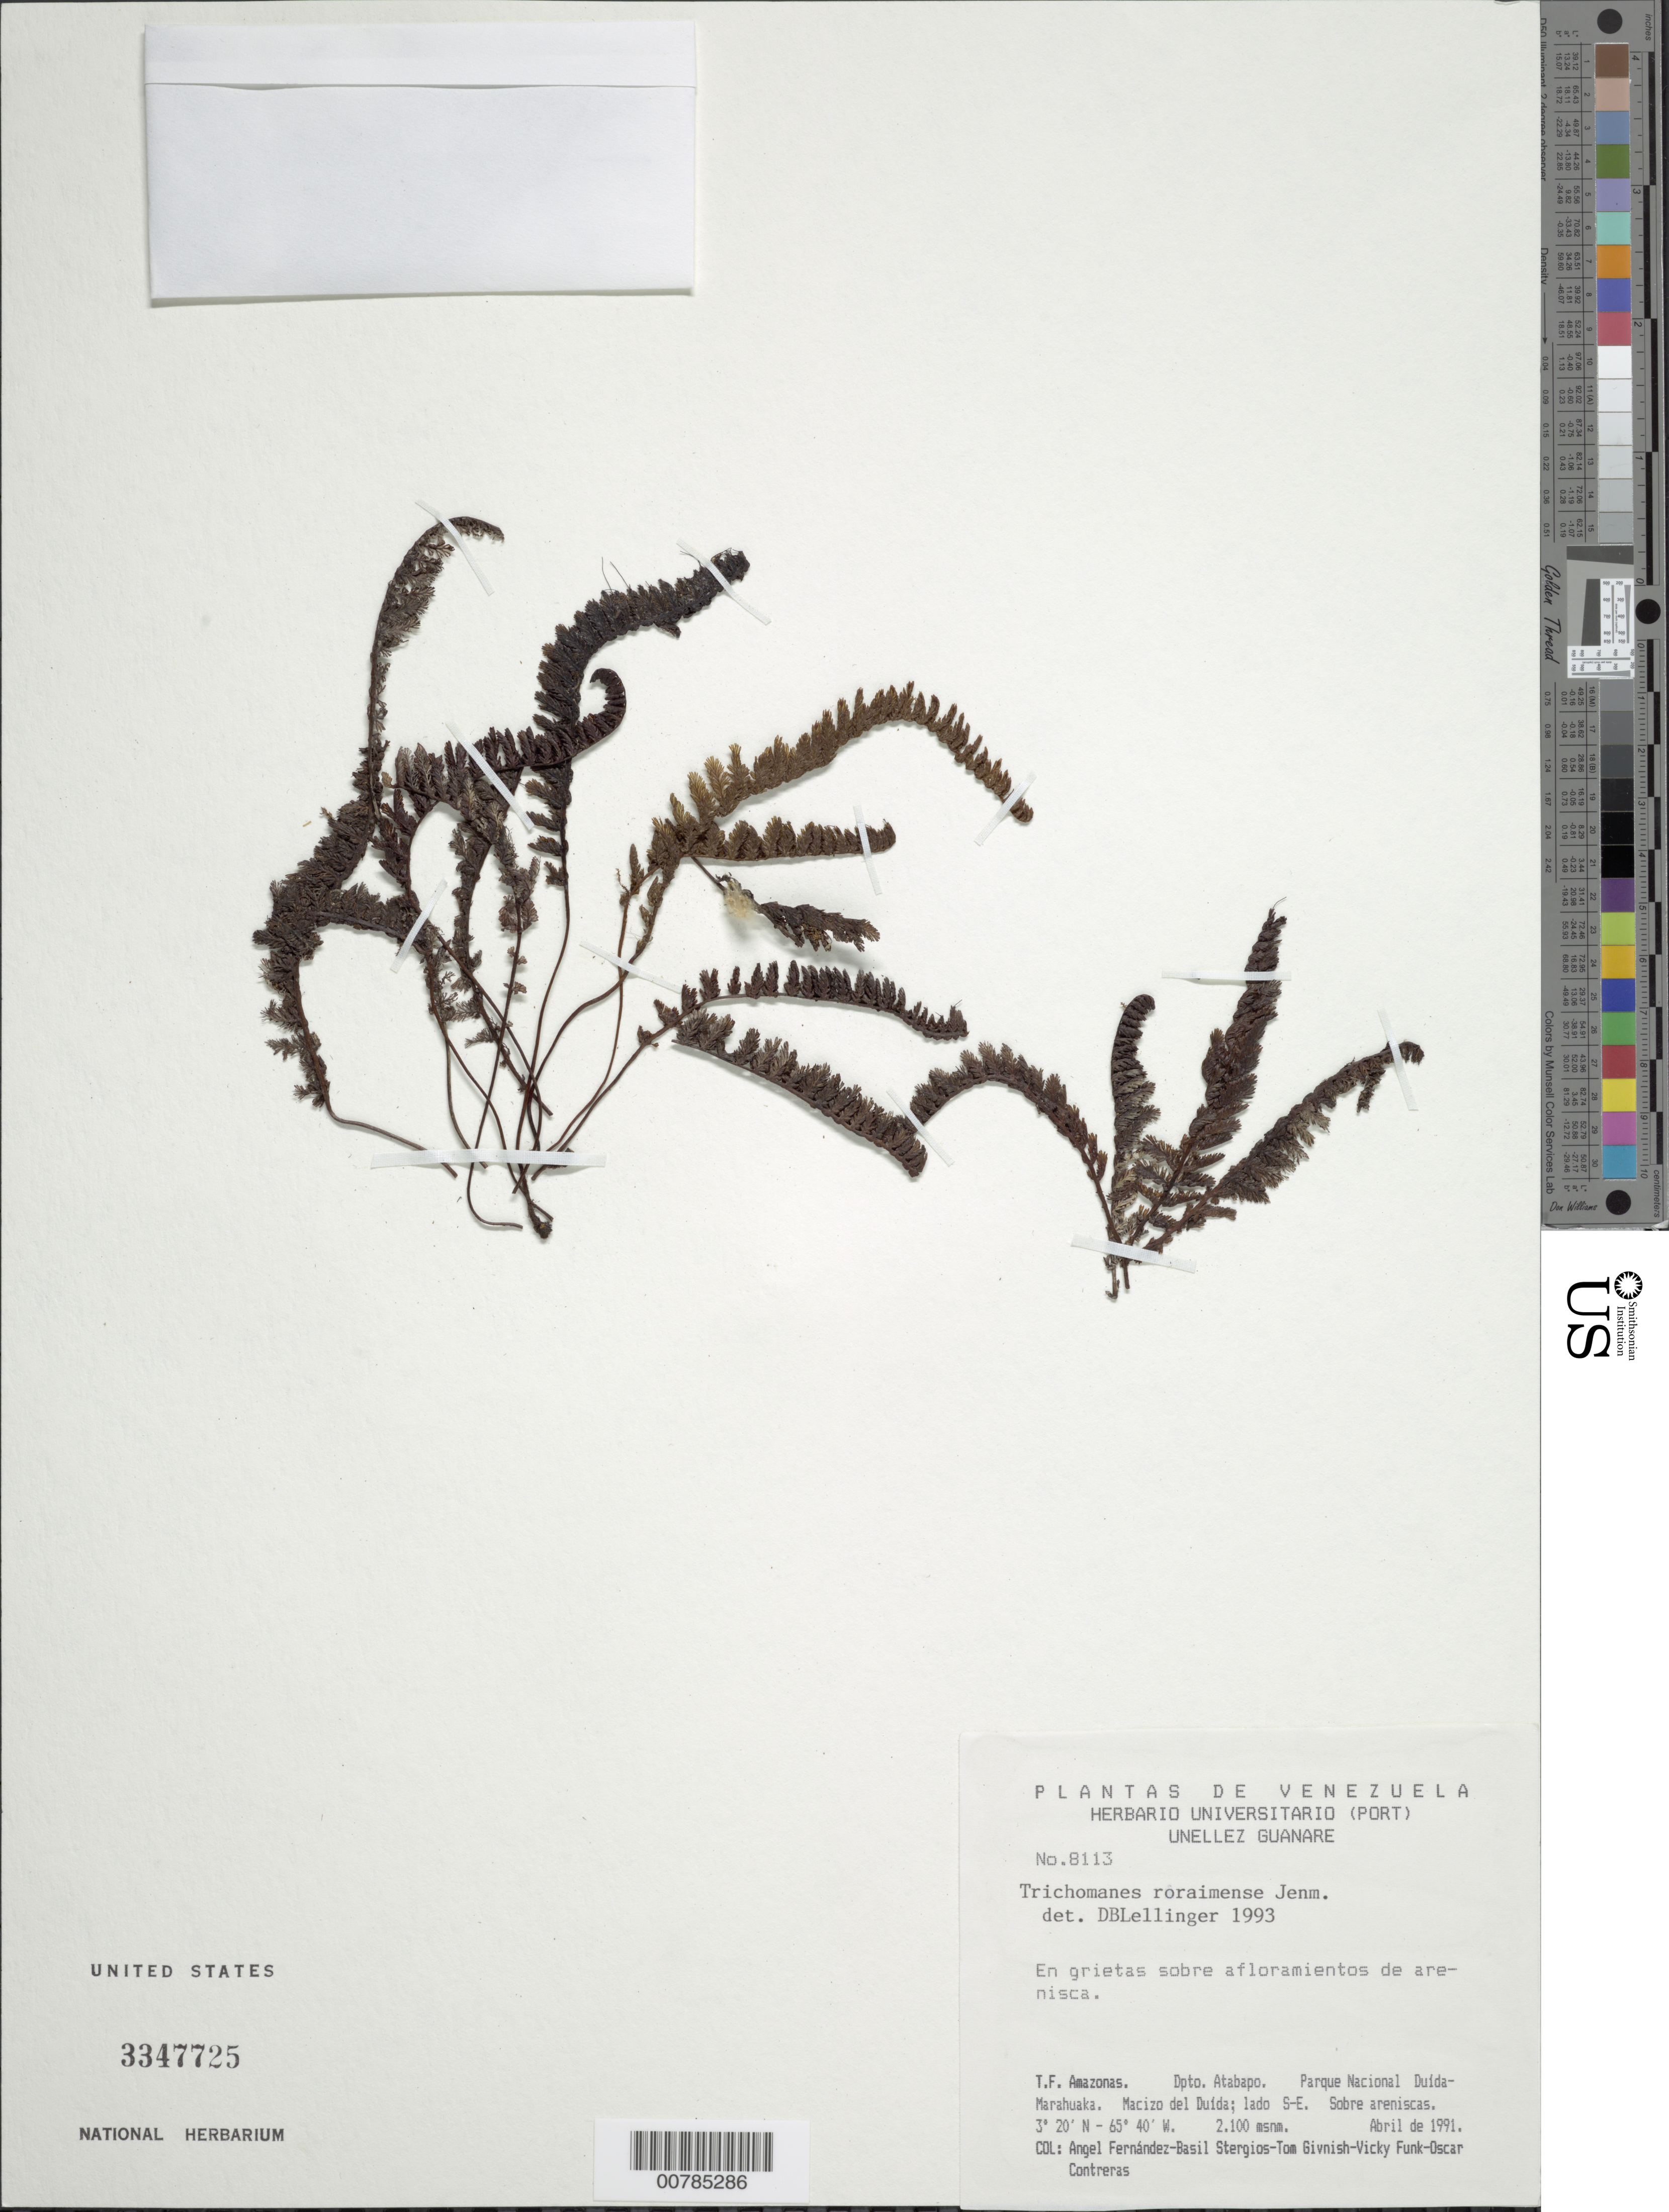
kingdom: Plantae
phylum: Tracheophyta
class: Polypodiopsida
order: Hymenophyllales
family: Hymenophyllaceae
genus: Trichomanes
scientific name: Trichomanes roraimense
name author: Jenman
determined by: Lellinger, David B., (BOT), Smithsonian Institution - National Museum of Natural History (UNITED STATES)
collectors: A. Fernández, B. G. Stergios, T. J. Givnish, V. Funk & O. Contreras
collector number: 8113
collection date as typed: Apr-91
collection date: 1991-04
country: Venezuela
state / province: Amazonas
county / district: Atabapo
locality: Parque Nacional Duída-Marahuaka, Macizo del Duída, lado SE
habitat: Grietas sobre afloramientos de arenisca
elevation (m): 2100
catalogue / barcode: US 3347725